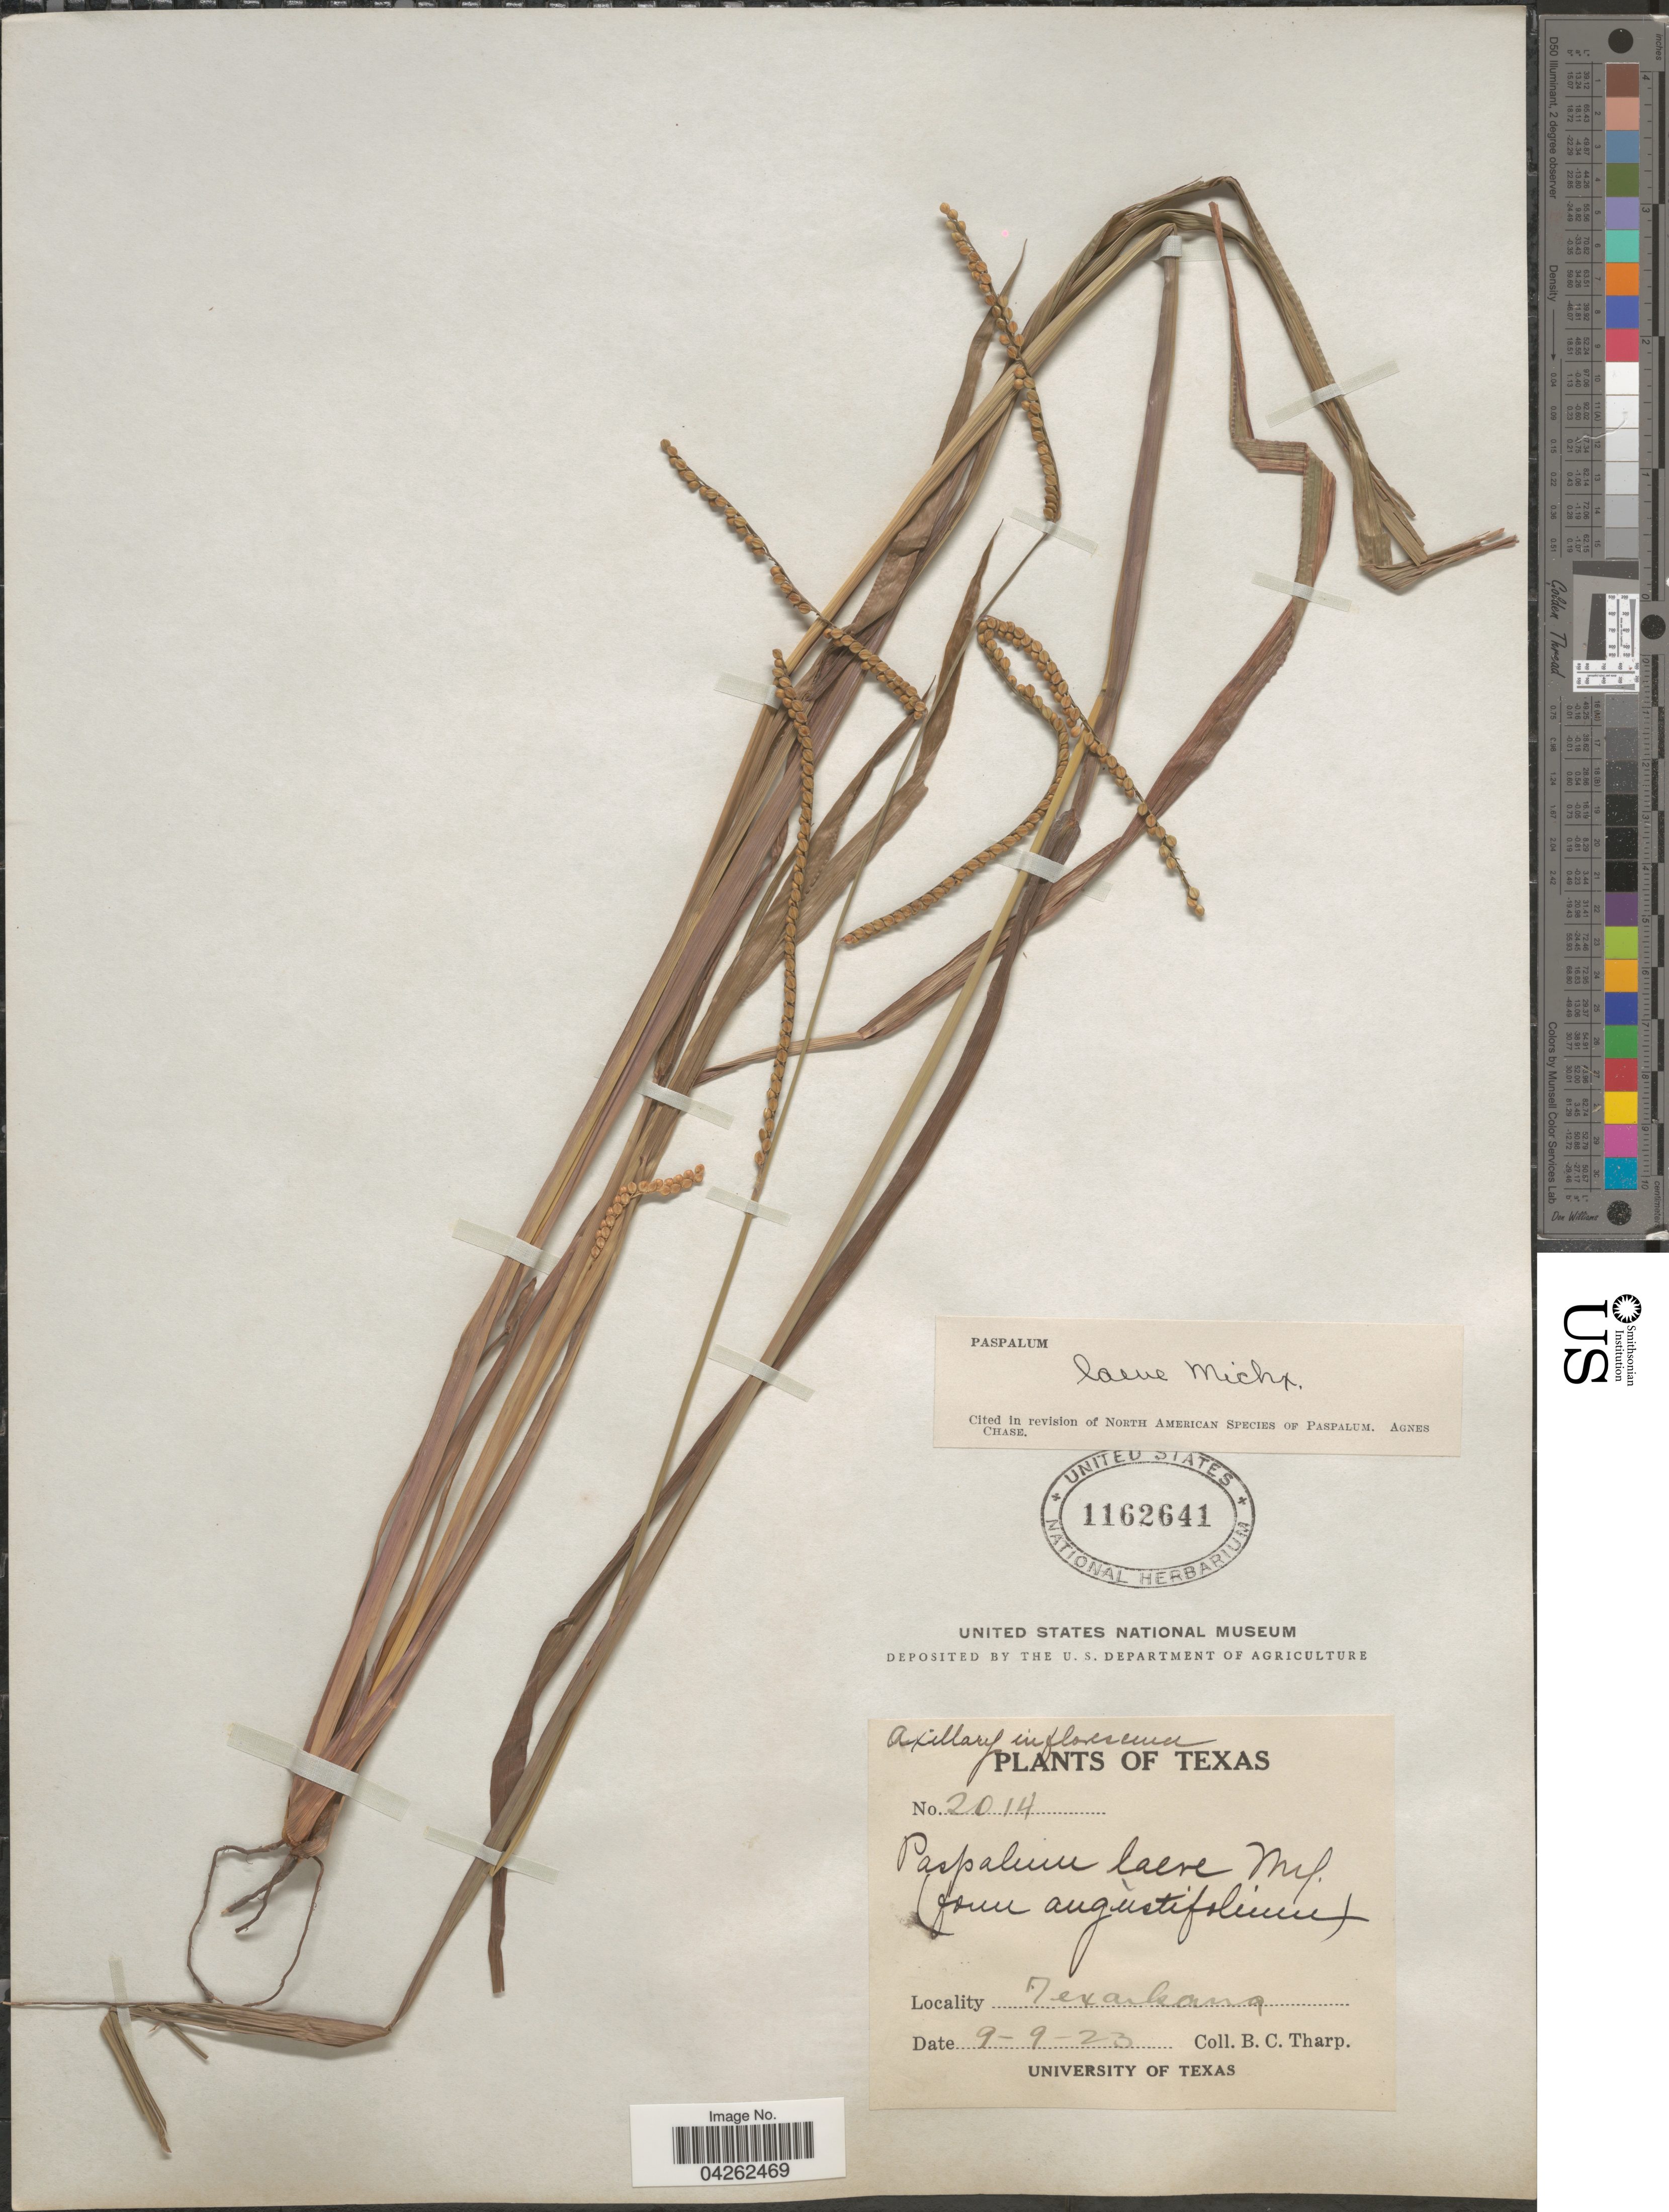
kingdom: Plantae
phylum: Tracheophyta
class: Liliopsida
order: Poales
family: Poaceae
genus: Paspalum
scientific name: Paspalum laeve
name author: Michx.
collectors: B. C. Tharp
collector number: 2014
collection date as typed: Transcribed d/m/y: 9/9/23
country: United States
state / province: Texas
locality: Texarkana.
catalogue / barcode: US 1162641